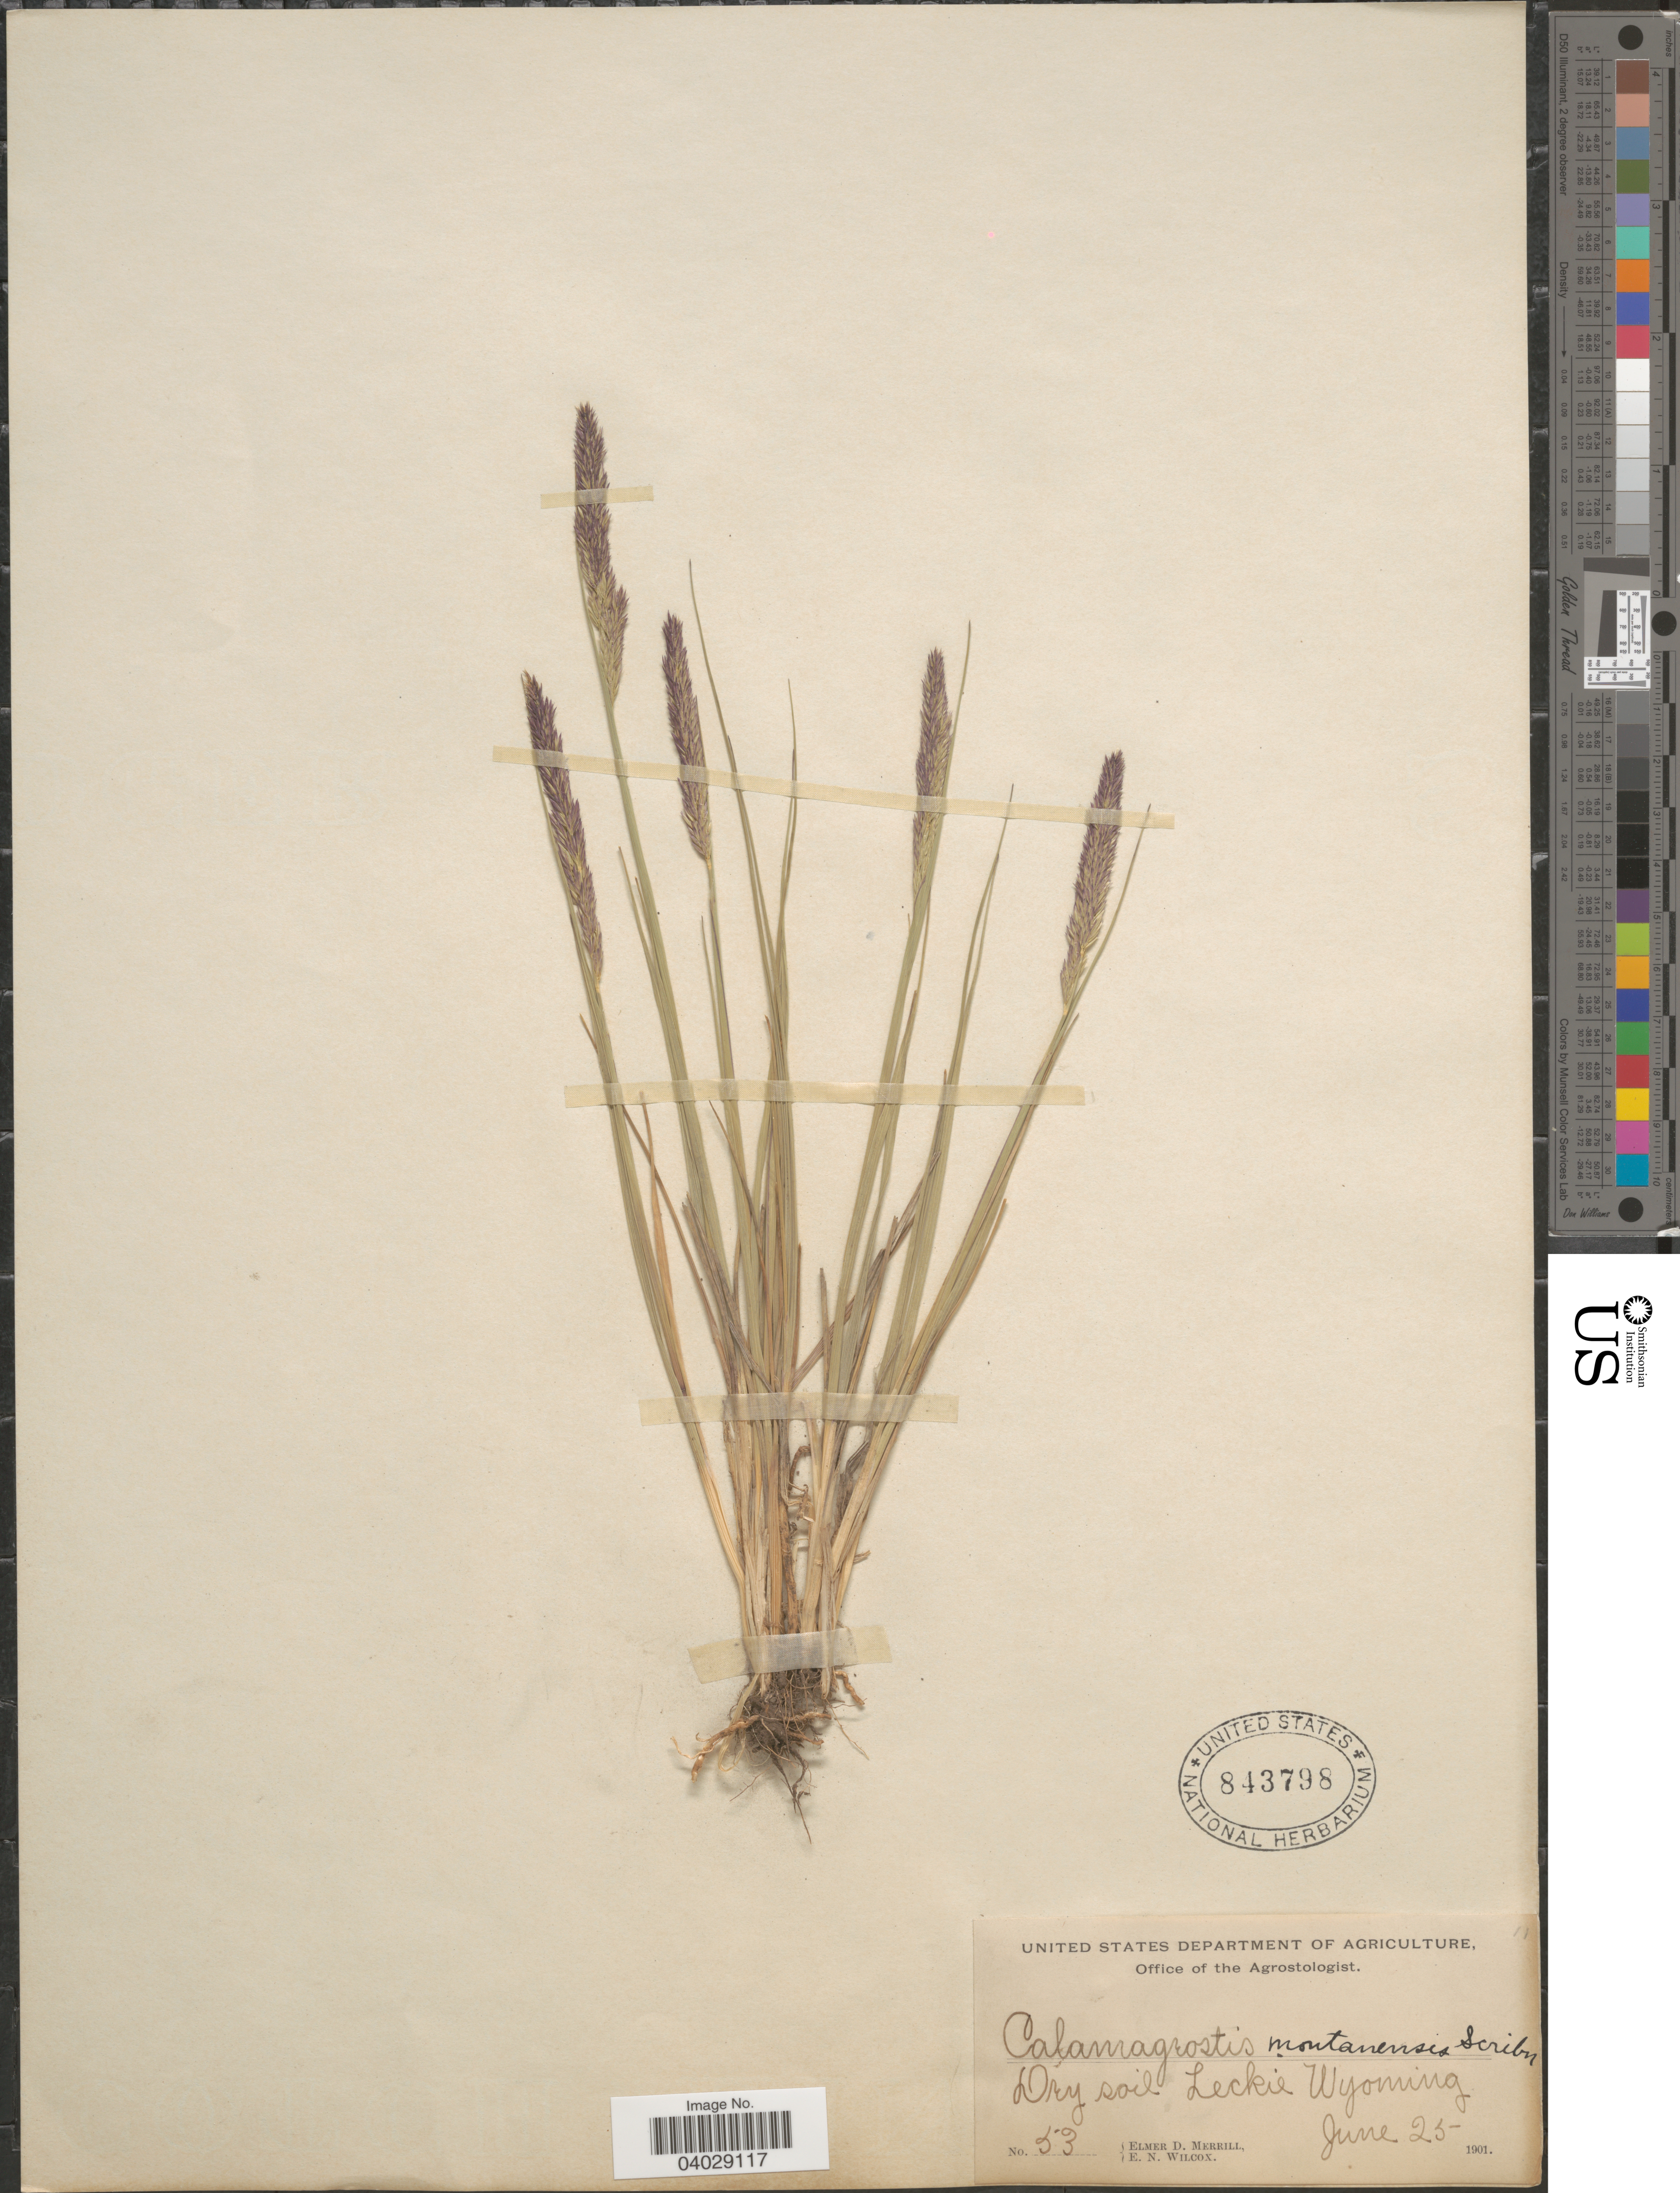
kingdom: Plantae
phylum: Tracheophyta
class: Liliopsida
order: Poales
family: Poaceae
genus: Calamagrostis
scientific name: Calamagrostis montanensis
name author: Scribn. ex Vasey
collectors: E. D. Merrill & E. Wilcox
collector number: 53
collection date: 1901-06-25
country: United States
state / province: Wyoming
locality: Leckie.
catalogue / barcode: US 843798